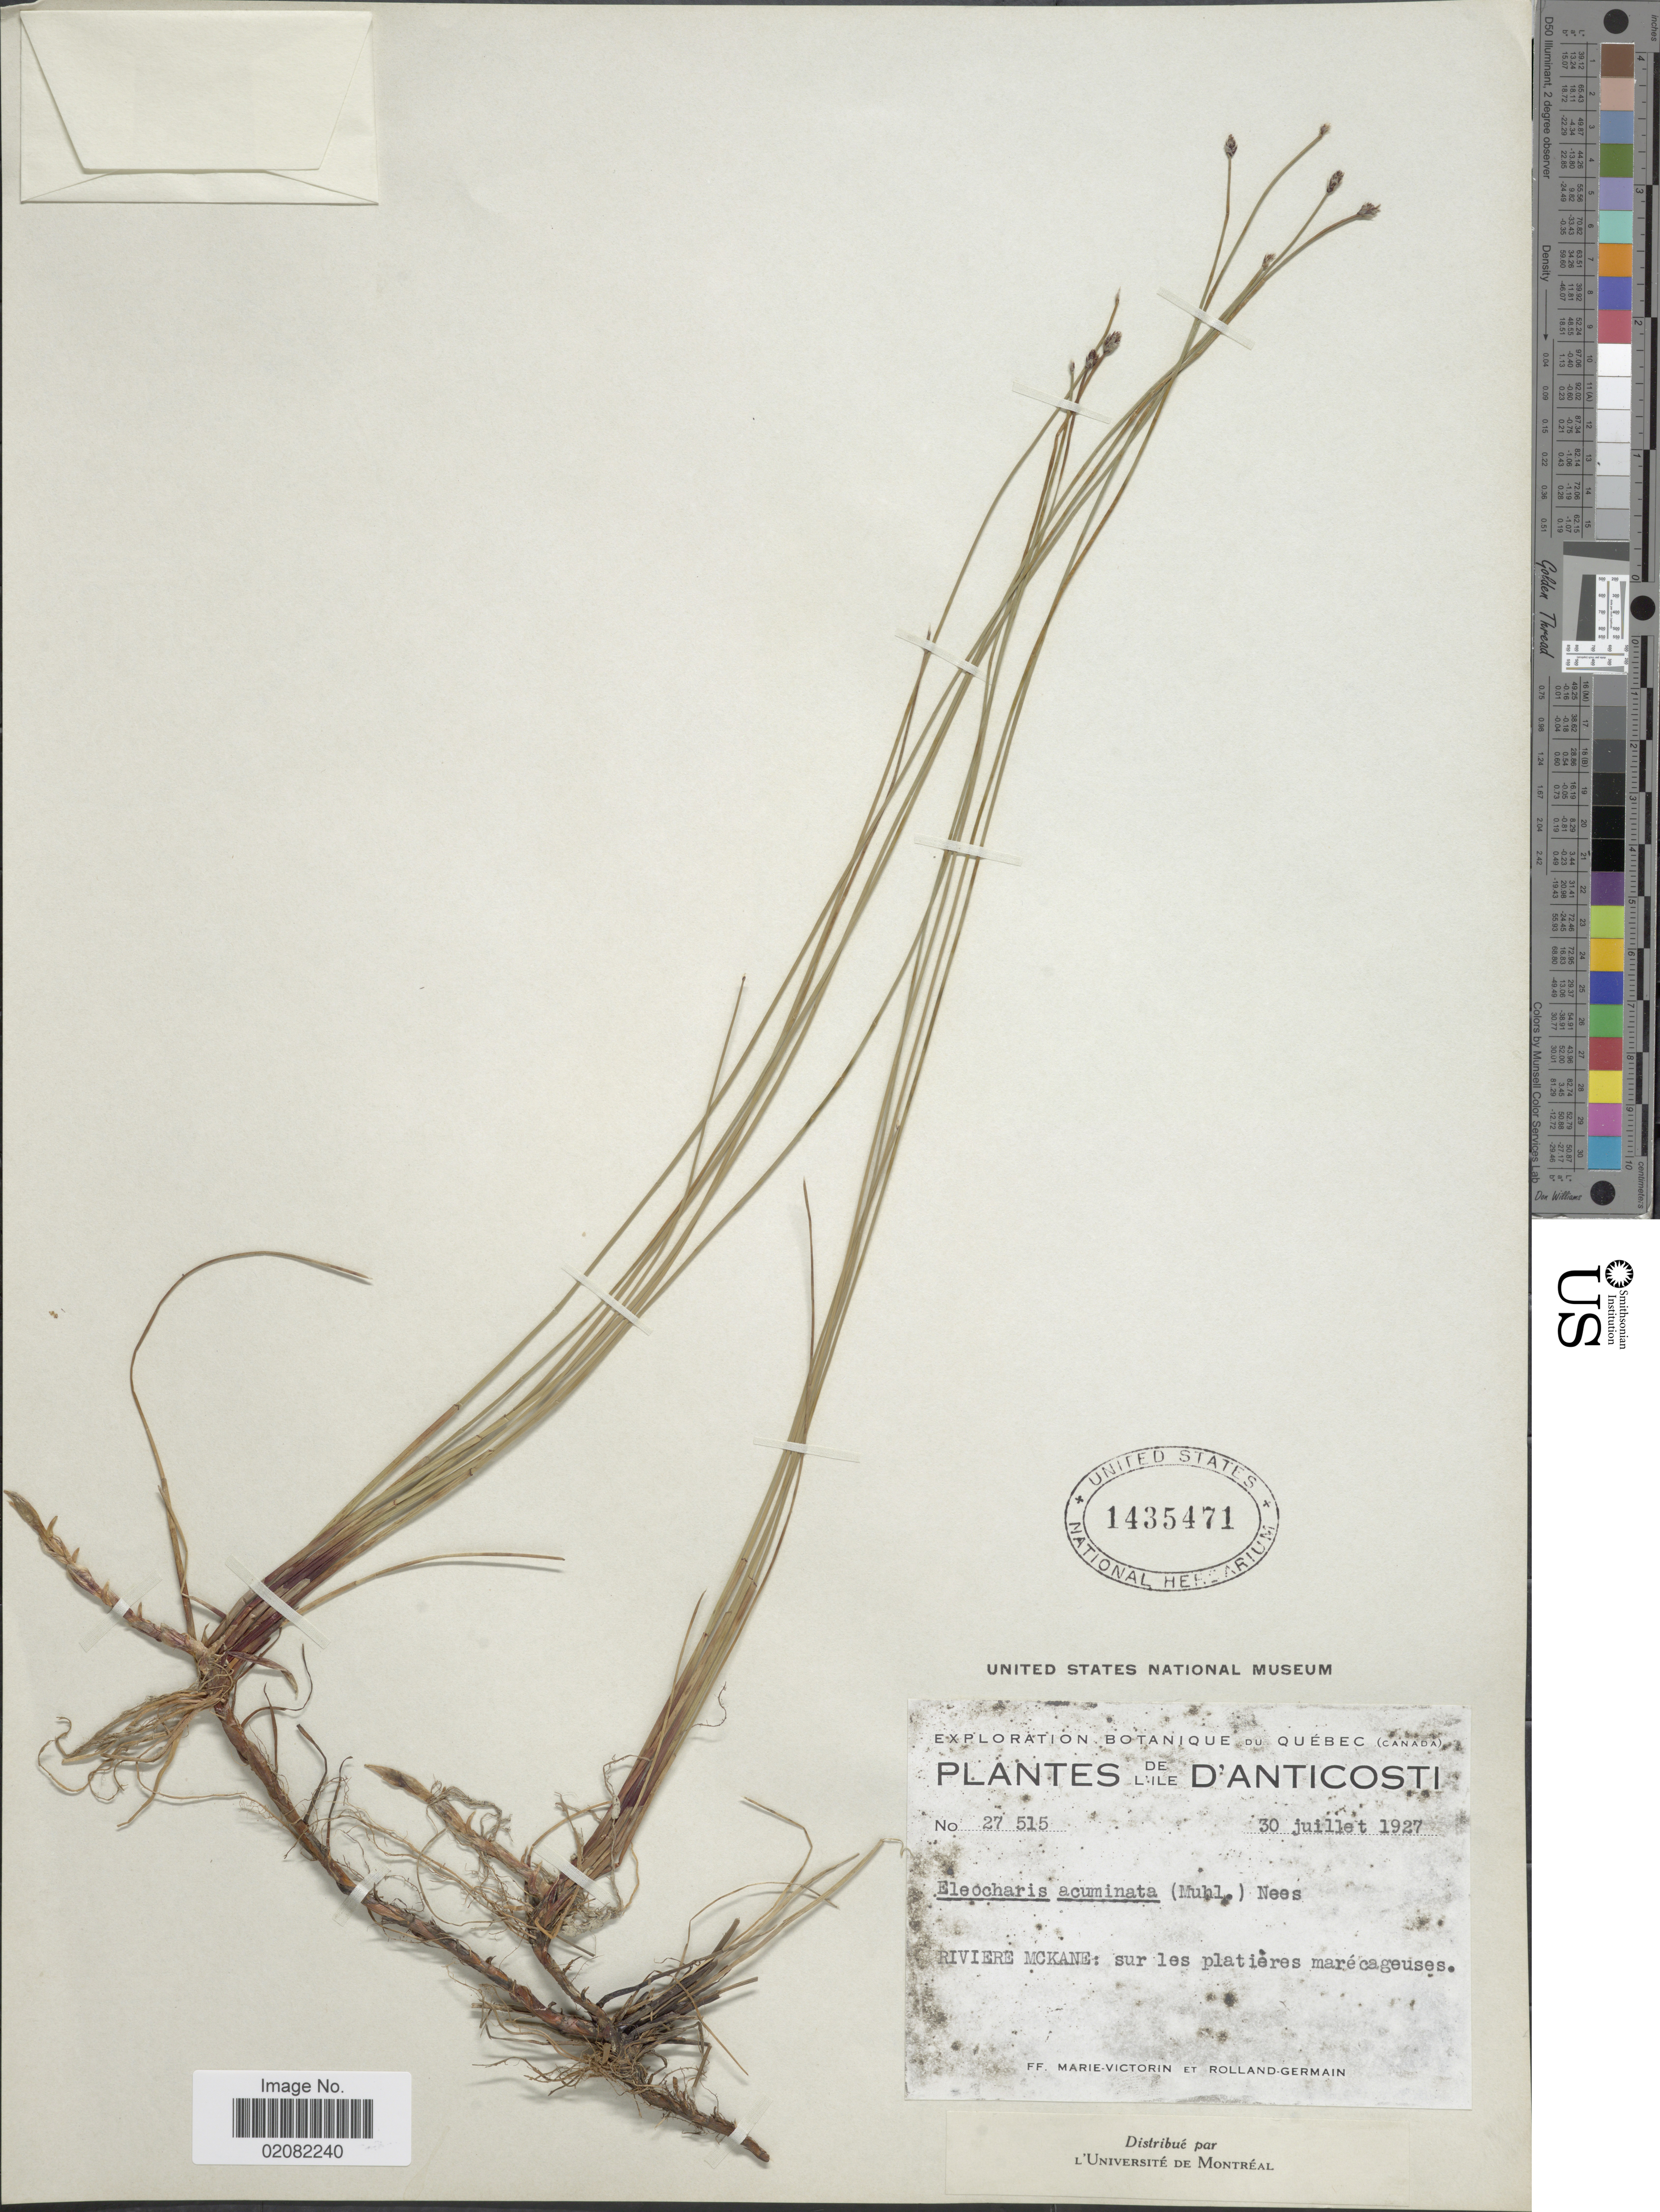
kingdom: Plantae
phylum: Tracheophyta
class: Liliopsida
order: Poales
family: Cyperaceae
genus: Eleocharis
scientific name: Eleocharis compressa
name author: Sull.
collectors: F. Marie-Victorin & Rolland-Germain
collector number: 27515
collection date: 1927-07-30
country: Canada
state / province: Quebec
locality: De L'Ille D' Anticosti, Riviere McKane: sur les platieres marecageuses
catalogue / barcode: US 1435471